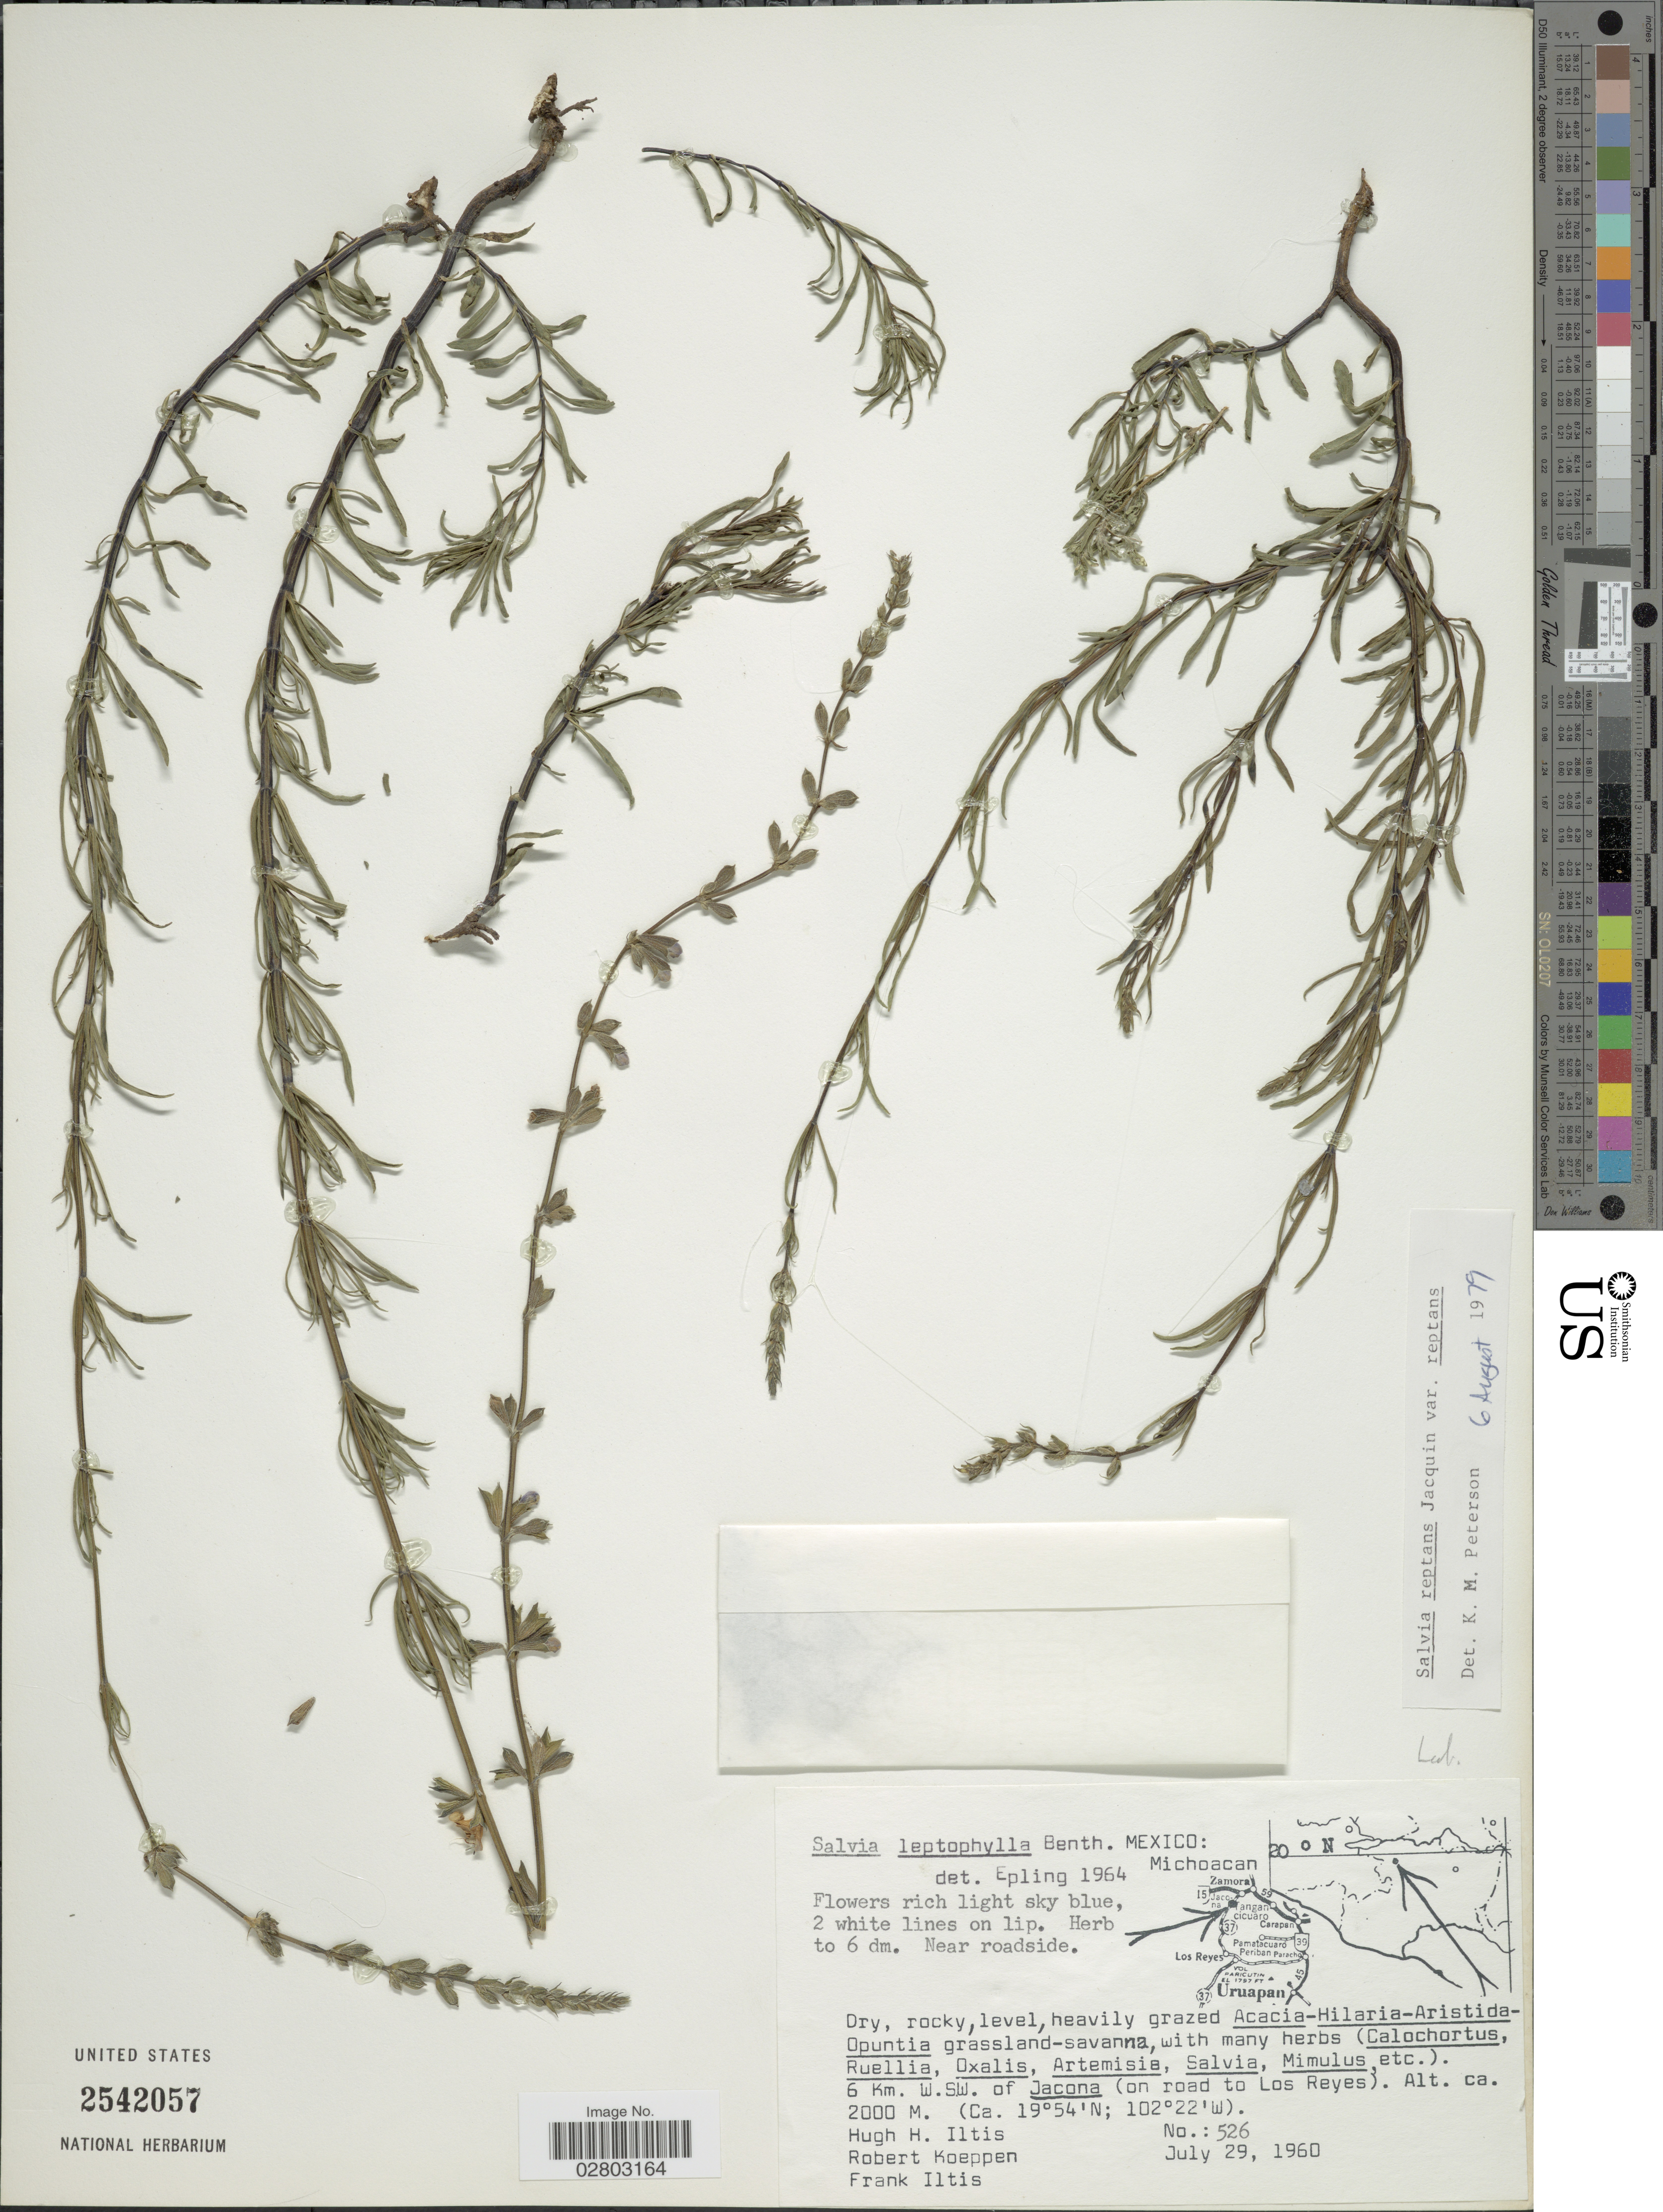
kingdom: Plantae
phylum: Tracheophyta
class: Magnoliopsida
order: Lamiales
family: Lamiaceae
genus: Salvia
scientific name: Salvia reptans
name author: Jacq.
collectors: H. Iltis, R. C. Koeppen & F. S. Iltis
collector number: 526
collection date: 1960-07-29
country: Mexico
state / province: Michoacán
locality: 6 Km. W.SW. of Jacona (on road to Los Reyes).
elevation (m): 2000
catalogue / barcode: US 2542057